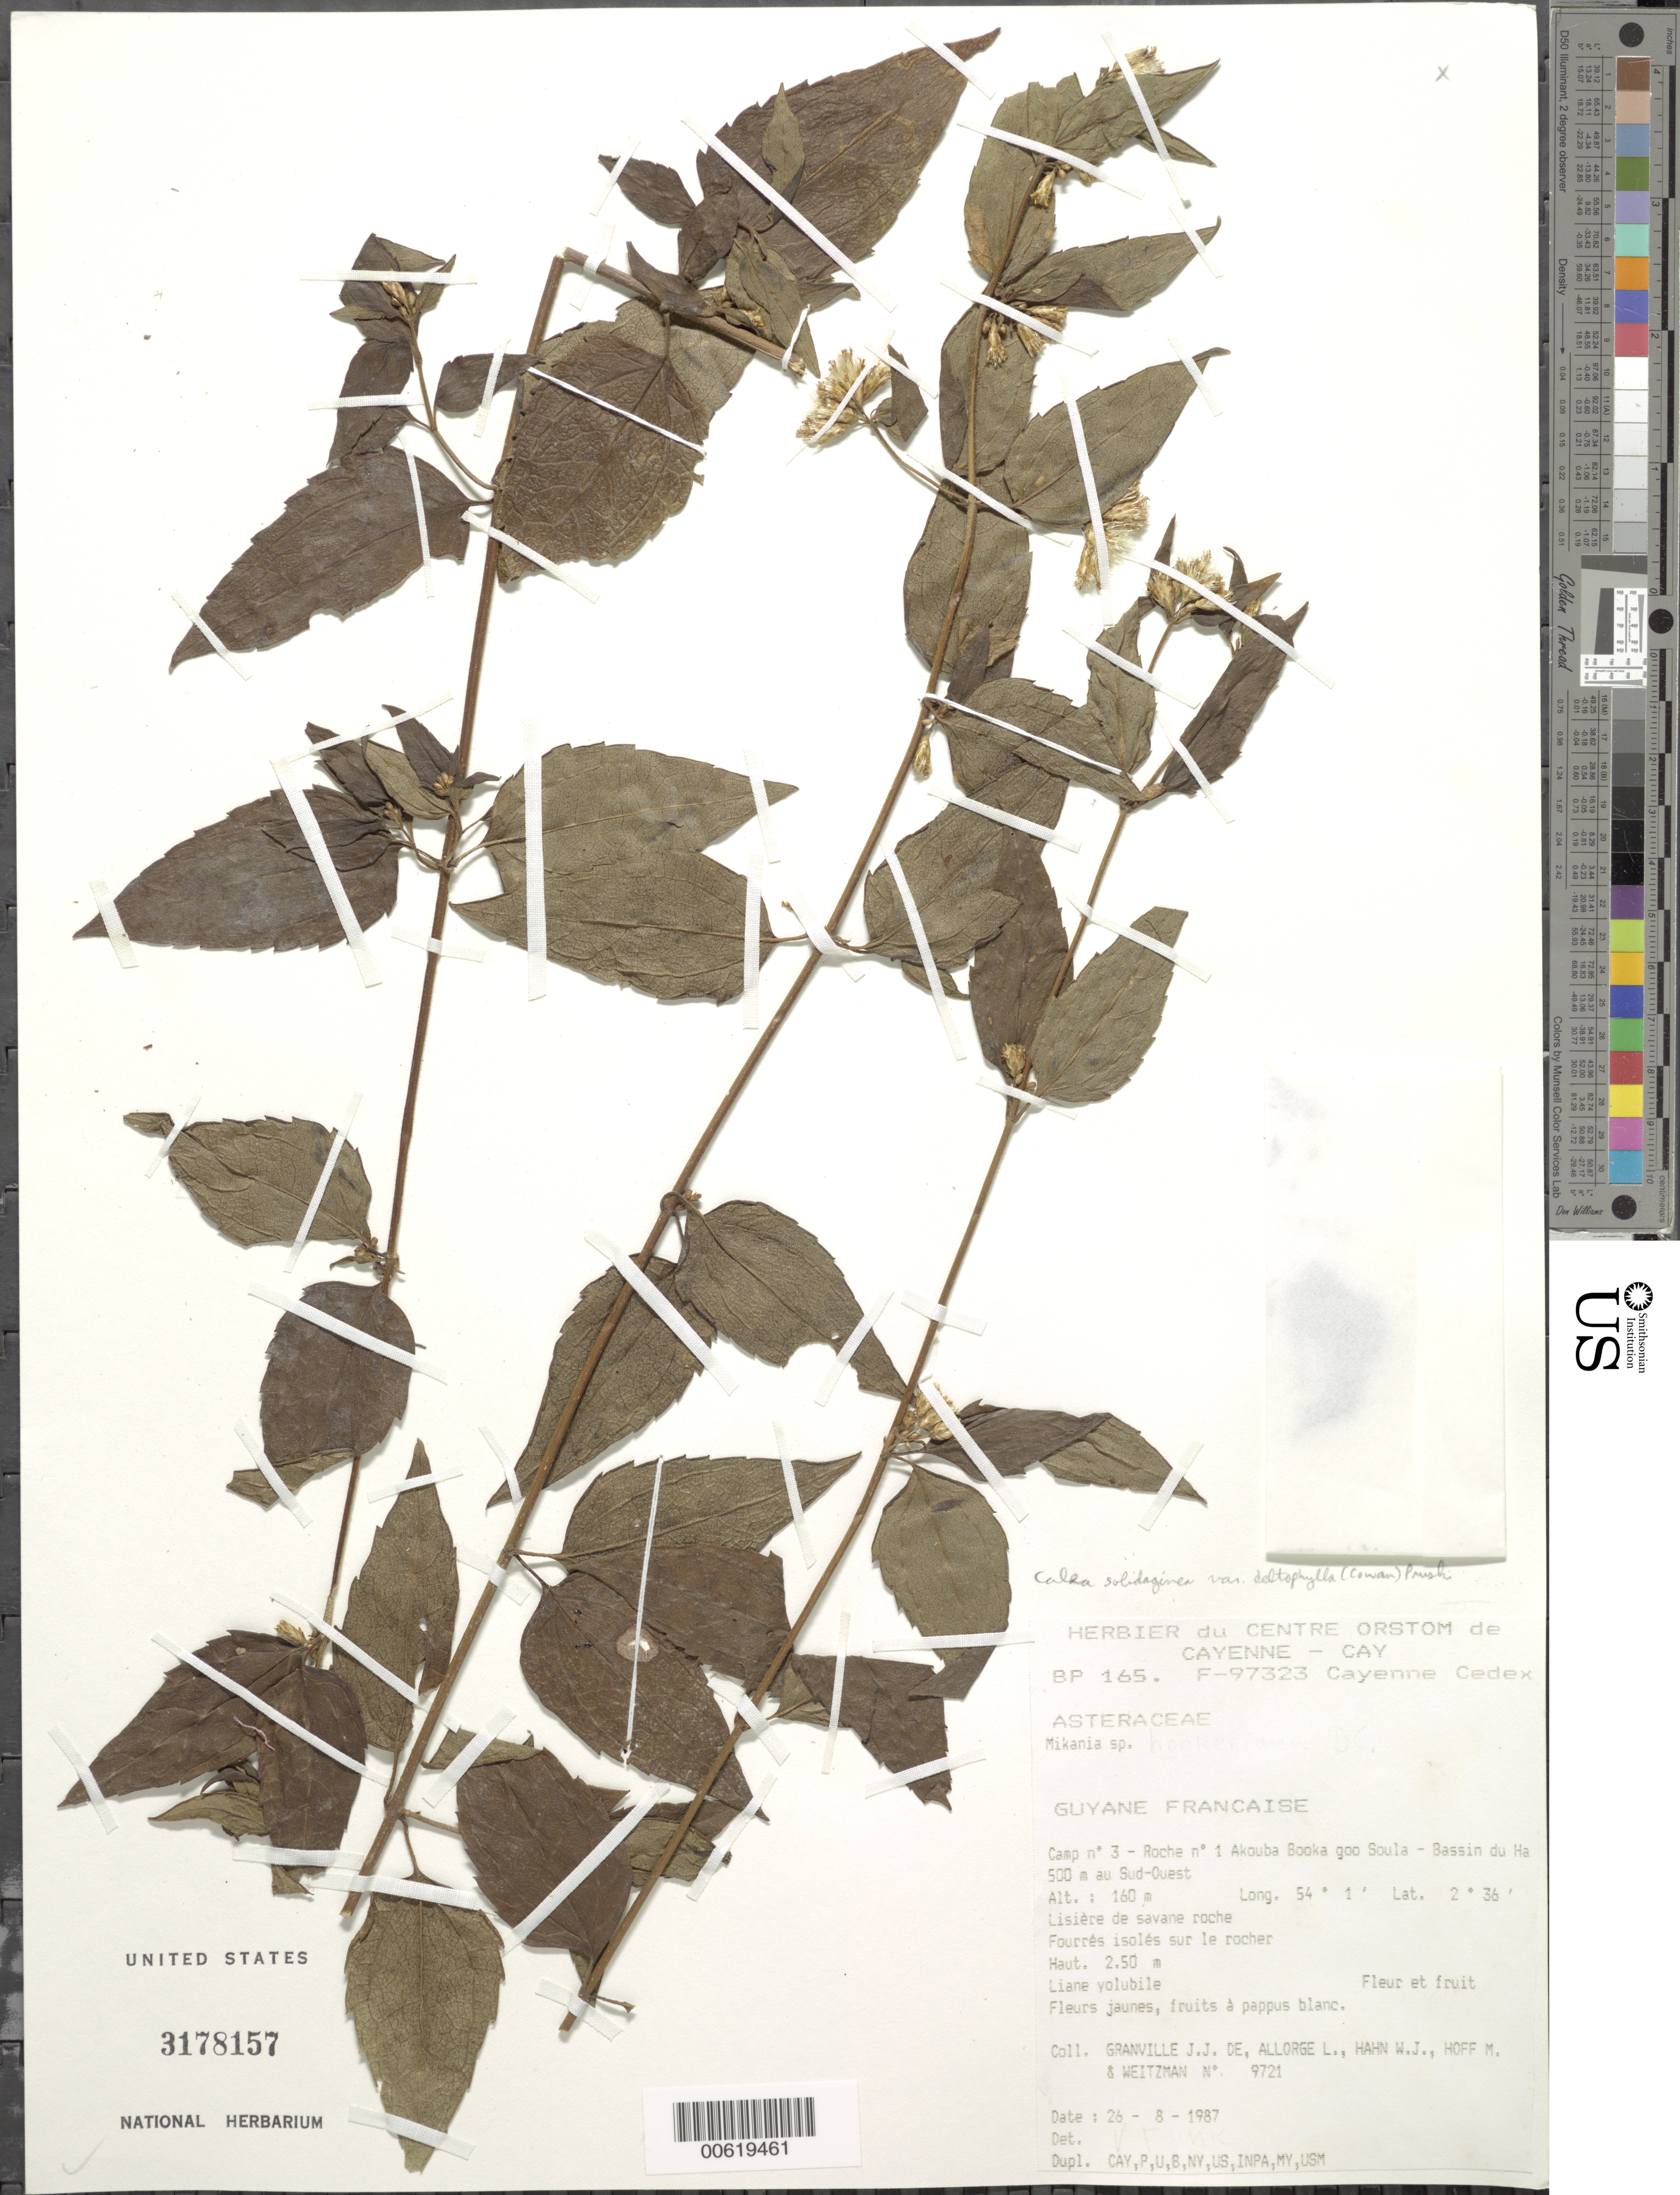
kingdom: Plantae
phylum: Tracheophyta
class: Magnoliopsida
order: Asterales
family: Asteraceae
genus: Calea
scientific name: Calea solidaginea subsp. deltophylla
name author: (R.S. Cowan) Pruski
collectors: J.-J. de Granville, L. Allorge, W. J. Hahn, M. Hoff & A. L. Weitzman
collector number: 9721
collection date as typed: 26-Aug-87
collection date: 1987-08-26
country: French Guiana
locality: Akouba Booka goo Soula, Camp #3, Roche no. 1, Bassin du Haut-Marouini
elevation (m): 160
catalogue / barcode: US 3178157